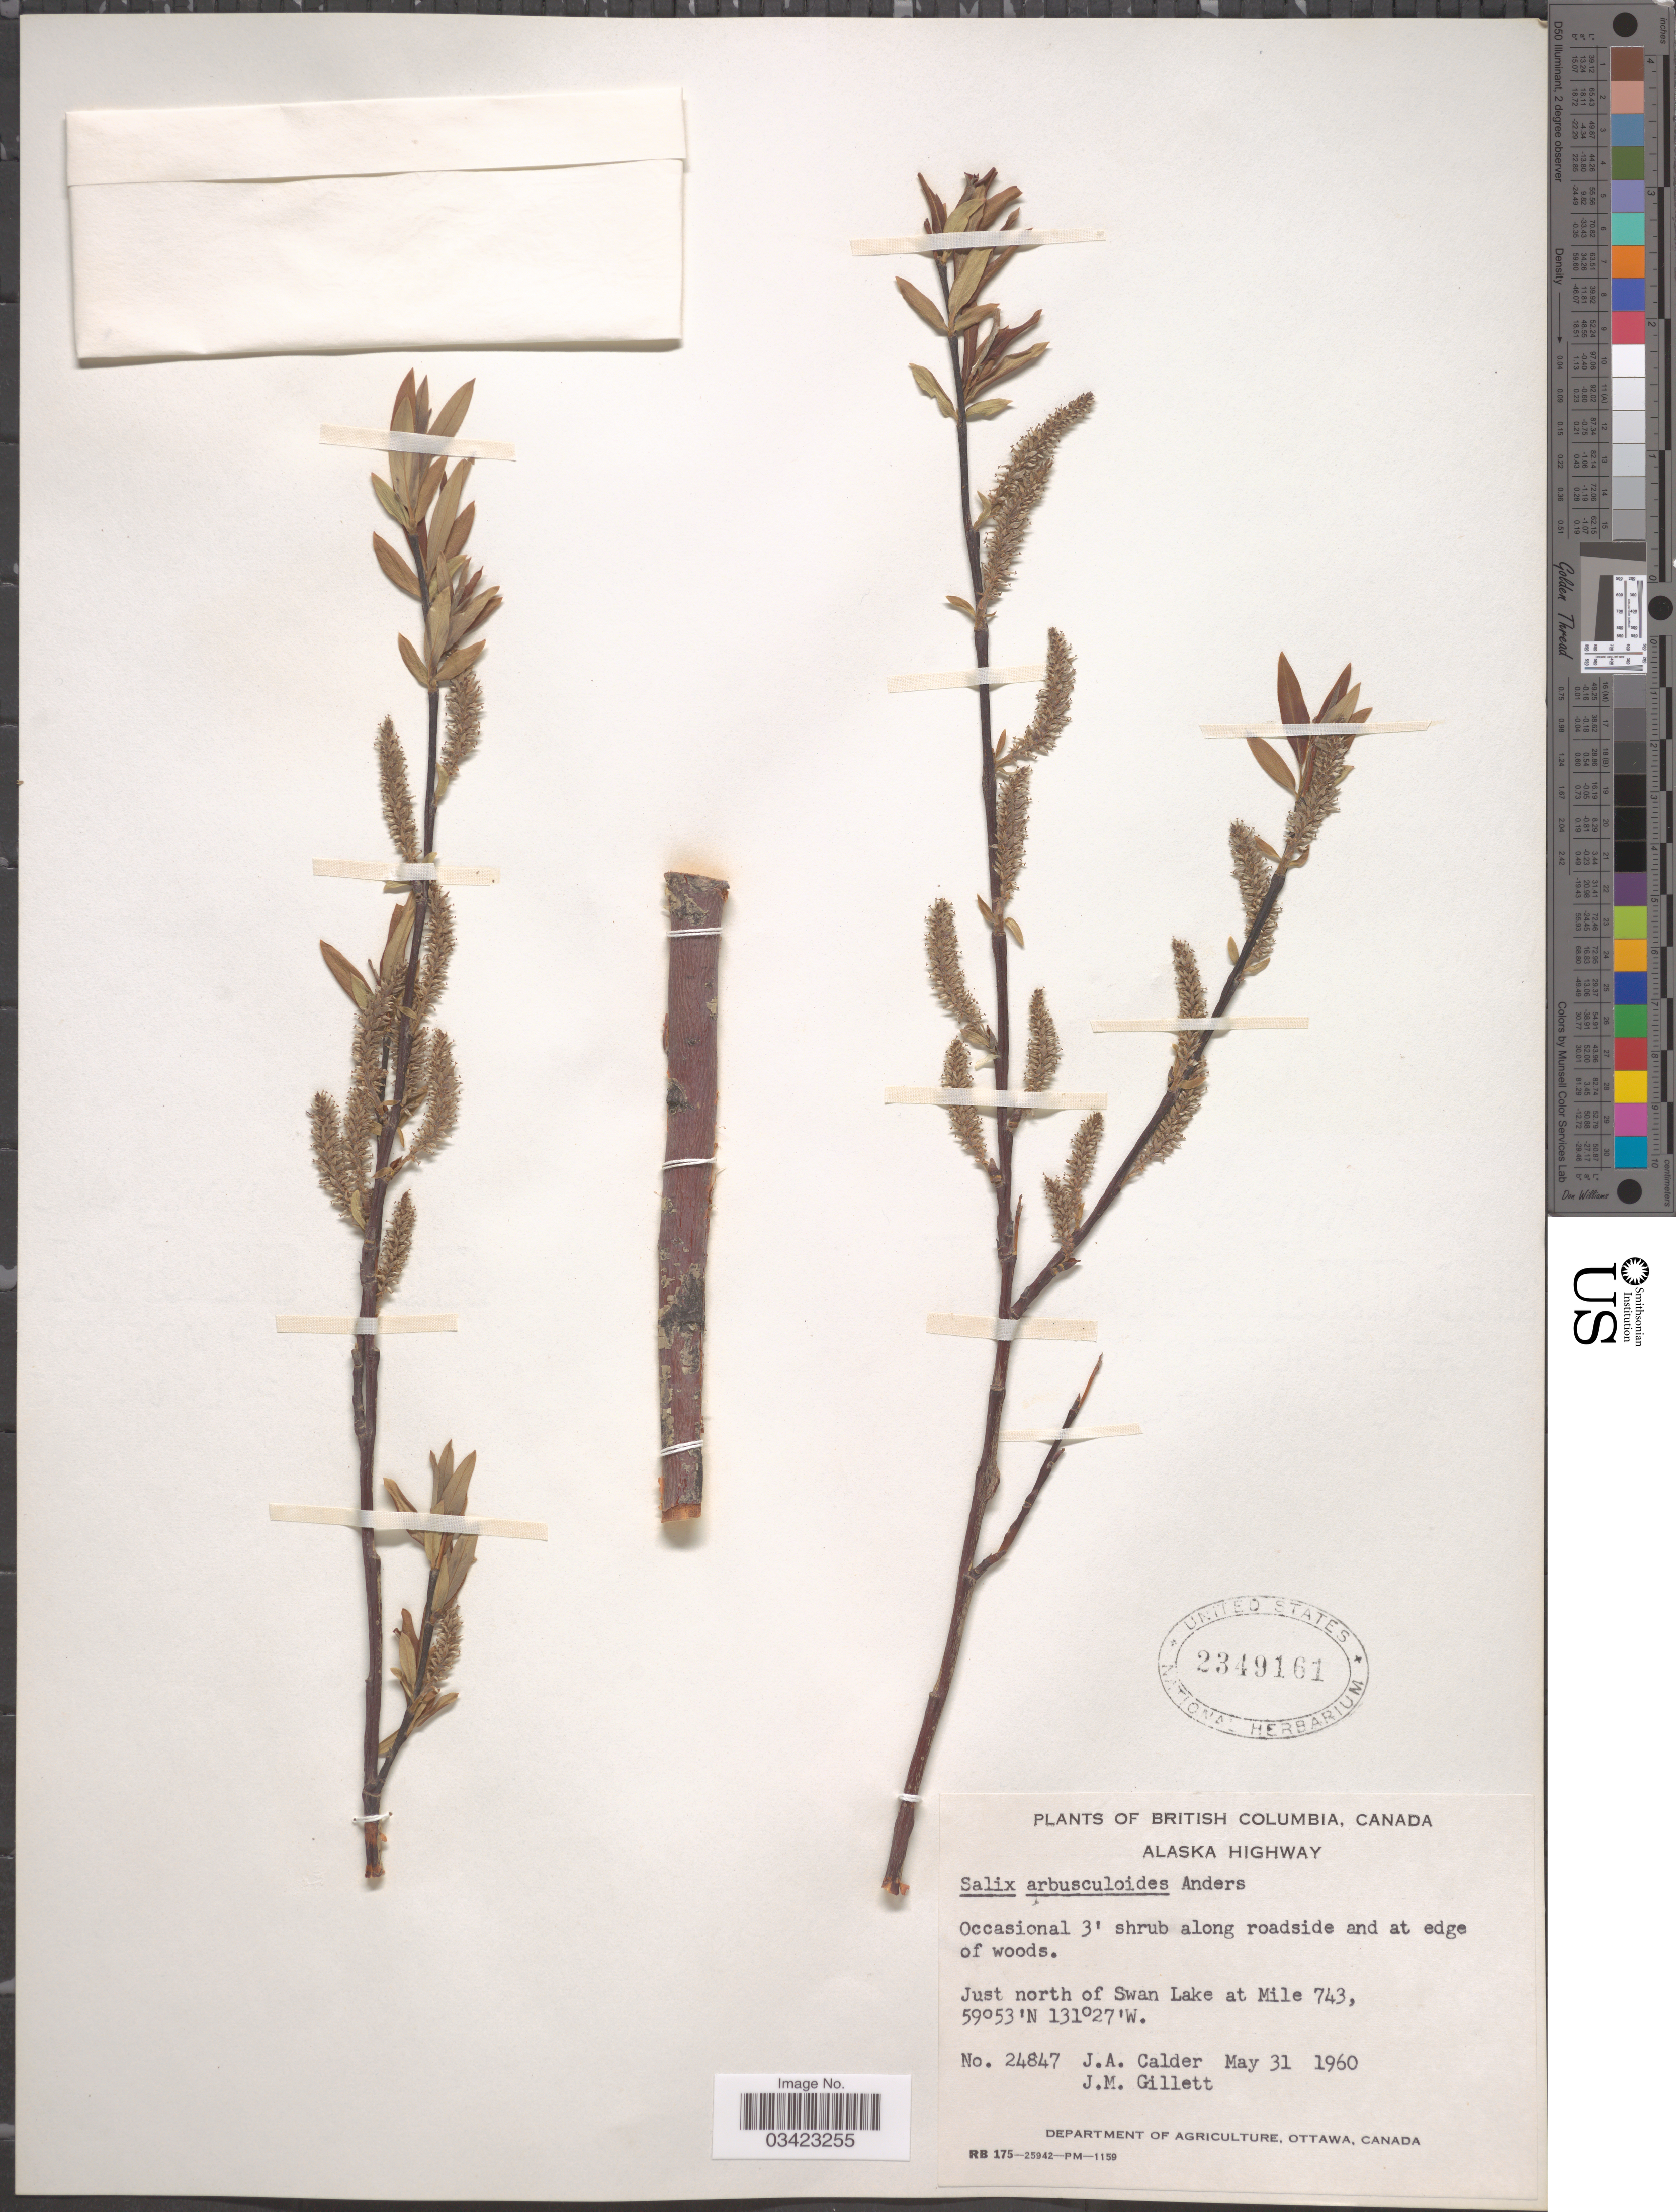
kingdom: Plantae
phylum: Tracheophyta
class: Magnoliopsida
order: Malpighiales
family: Salicaceae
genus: Salix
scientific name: Salix arbusculoides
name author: Andersson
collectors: J. A. Calder & J. M. Gillett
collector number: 24847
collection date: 1960-05-31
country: Canada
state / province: British Columbia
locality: British Columbia. Alaska Highway. Along roadside and at edge of woods. Just north of Swan Lake at Mile 743.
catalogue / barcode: US 2349161